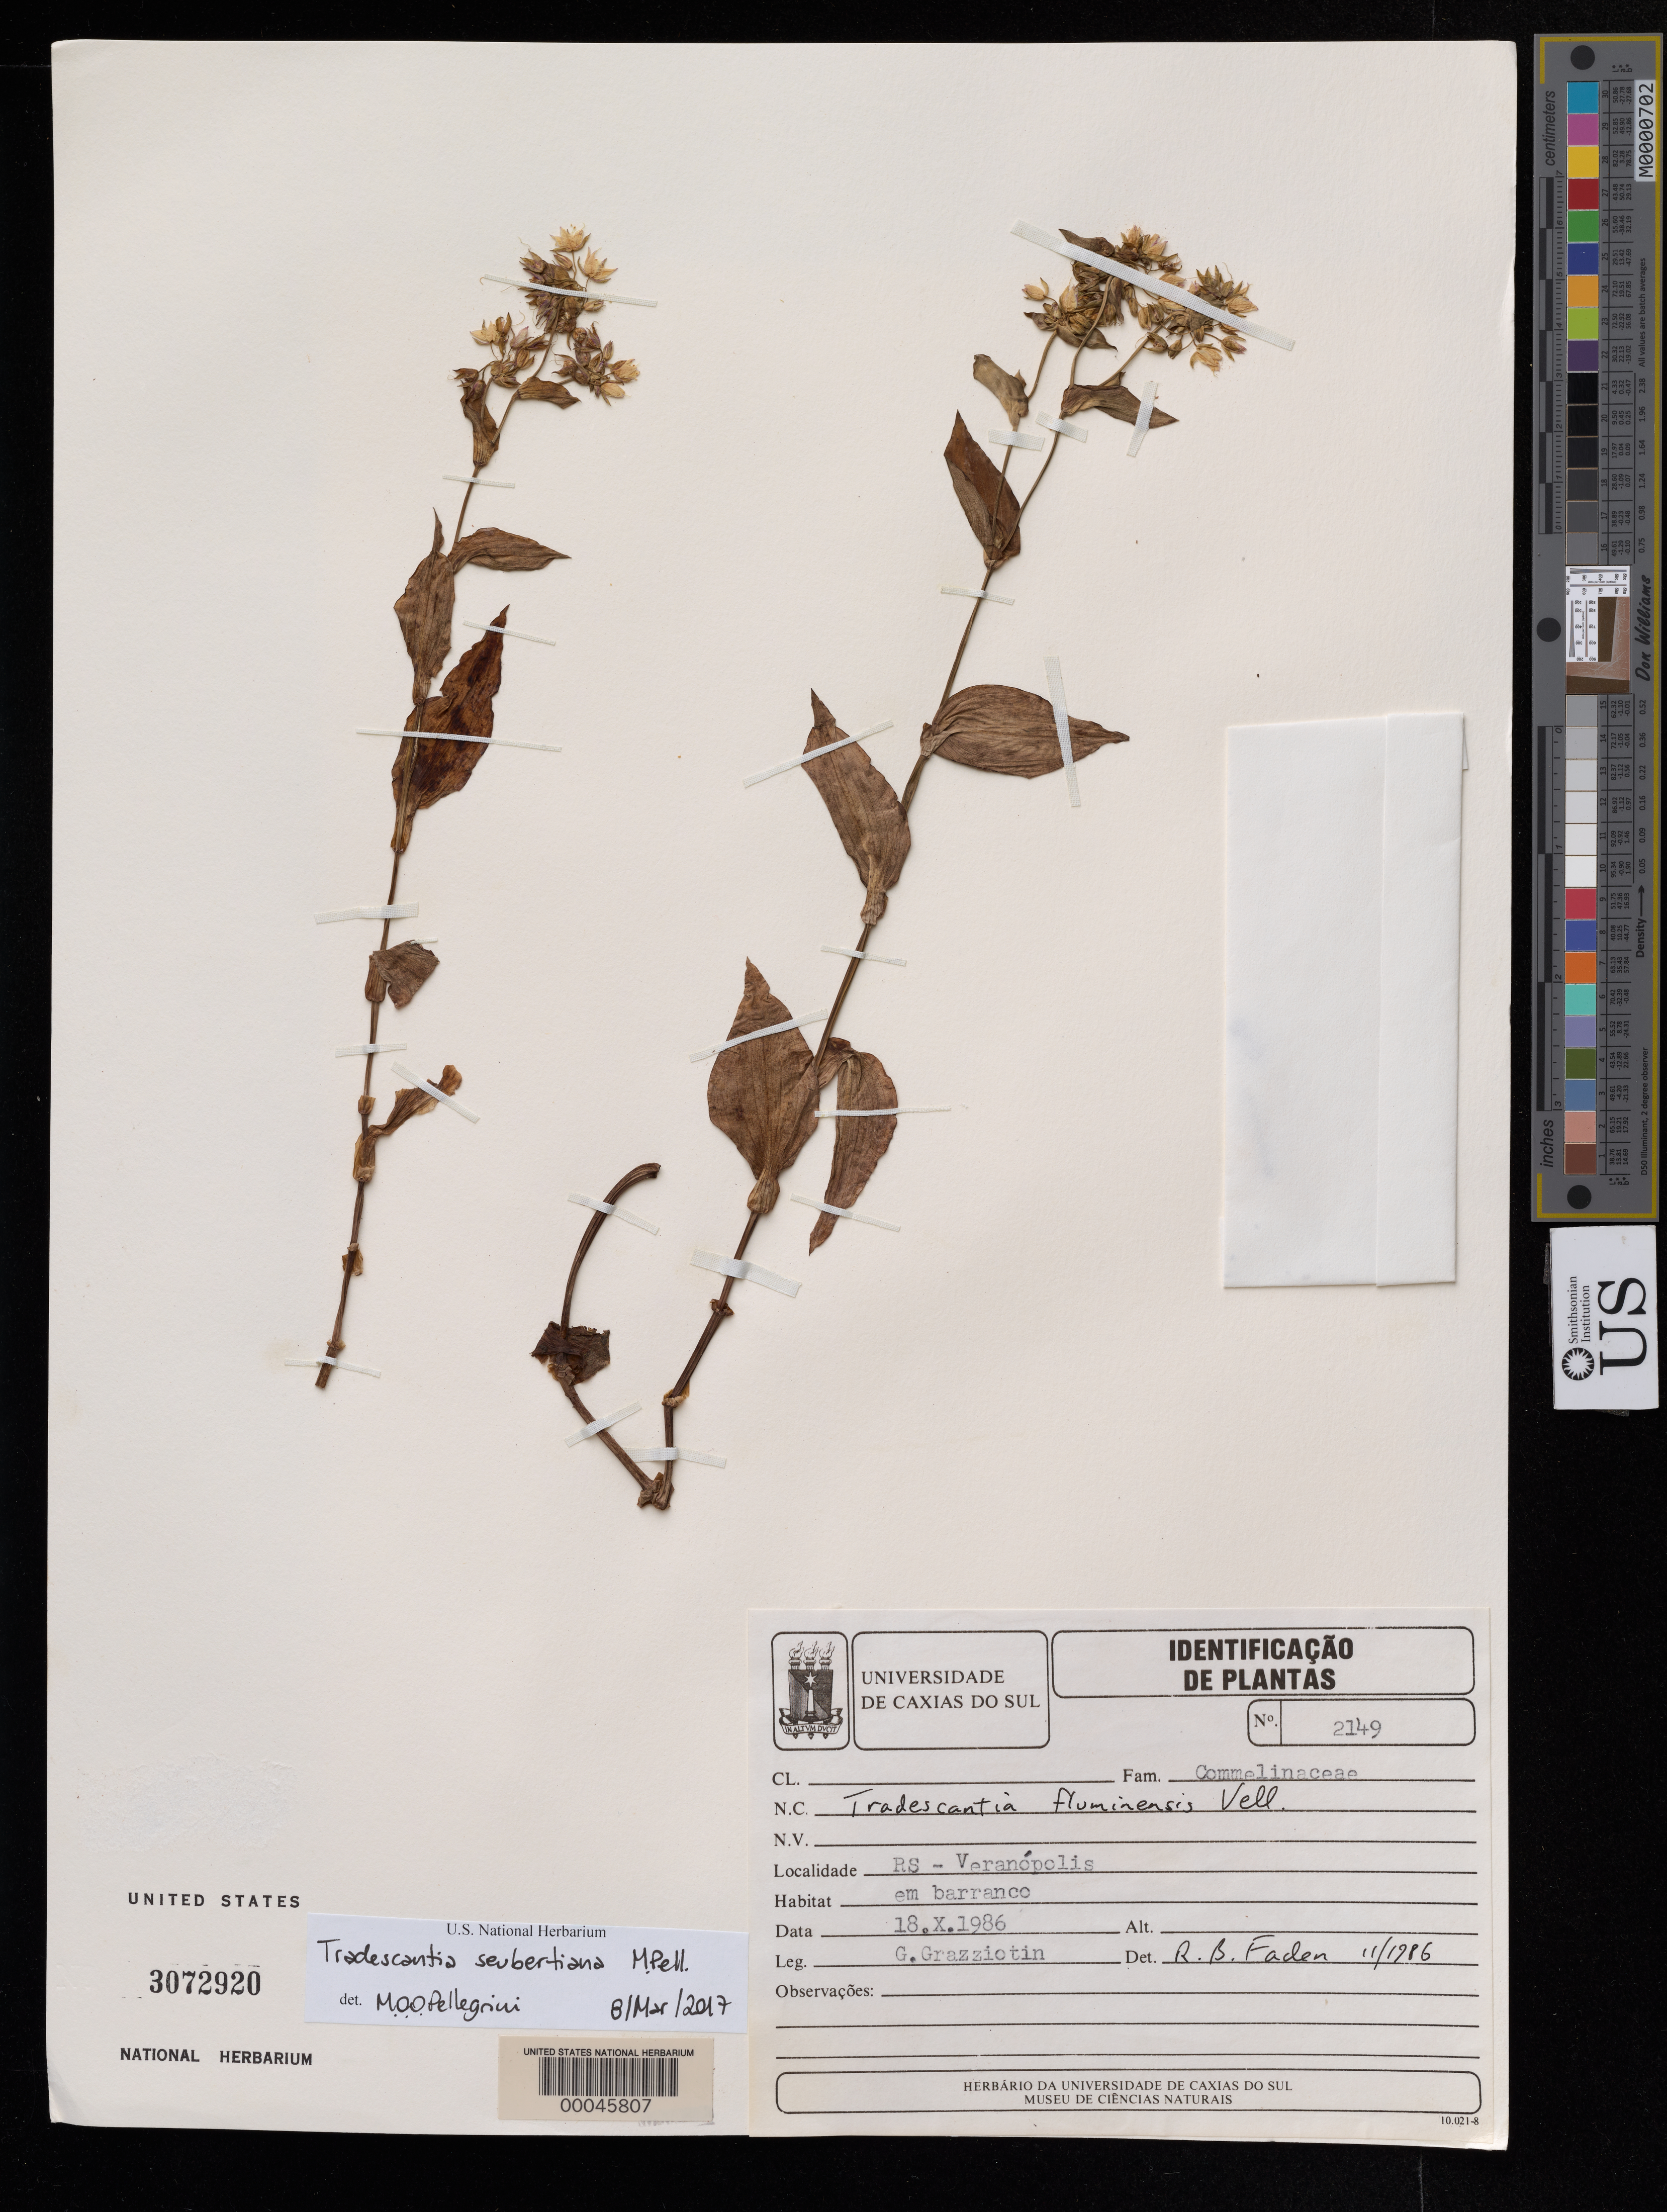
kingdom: Plantae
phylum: Tracheophyta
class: Liliopsida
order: Commelinales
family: Commelinaceae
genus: Tradescantia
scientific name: Tradescantia fluminensis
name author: Vell.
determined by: Faden, Robert B., (US), Smithsonian Institution - National Museum of Natural History (UNITED STATES)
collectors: G. Grazziotin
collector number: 2149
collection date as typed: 18 Oct 1986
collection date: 1986-10-18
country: Brazil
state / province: Rio Grande do Sul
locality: Rs-veranopolis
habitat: Barranca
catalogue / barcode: US 3072920